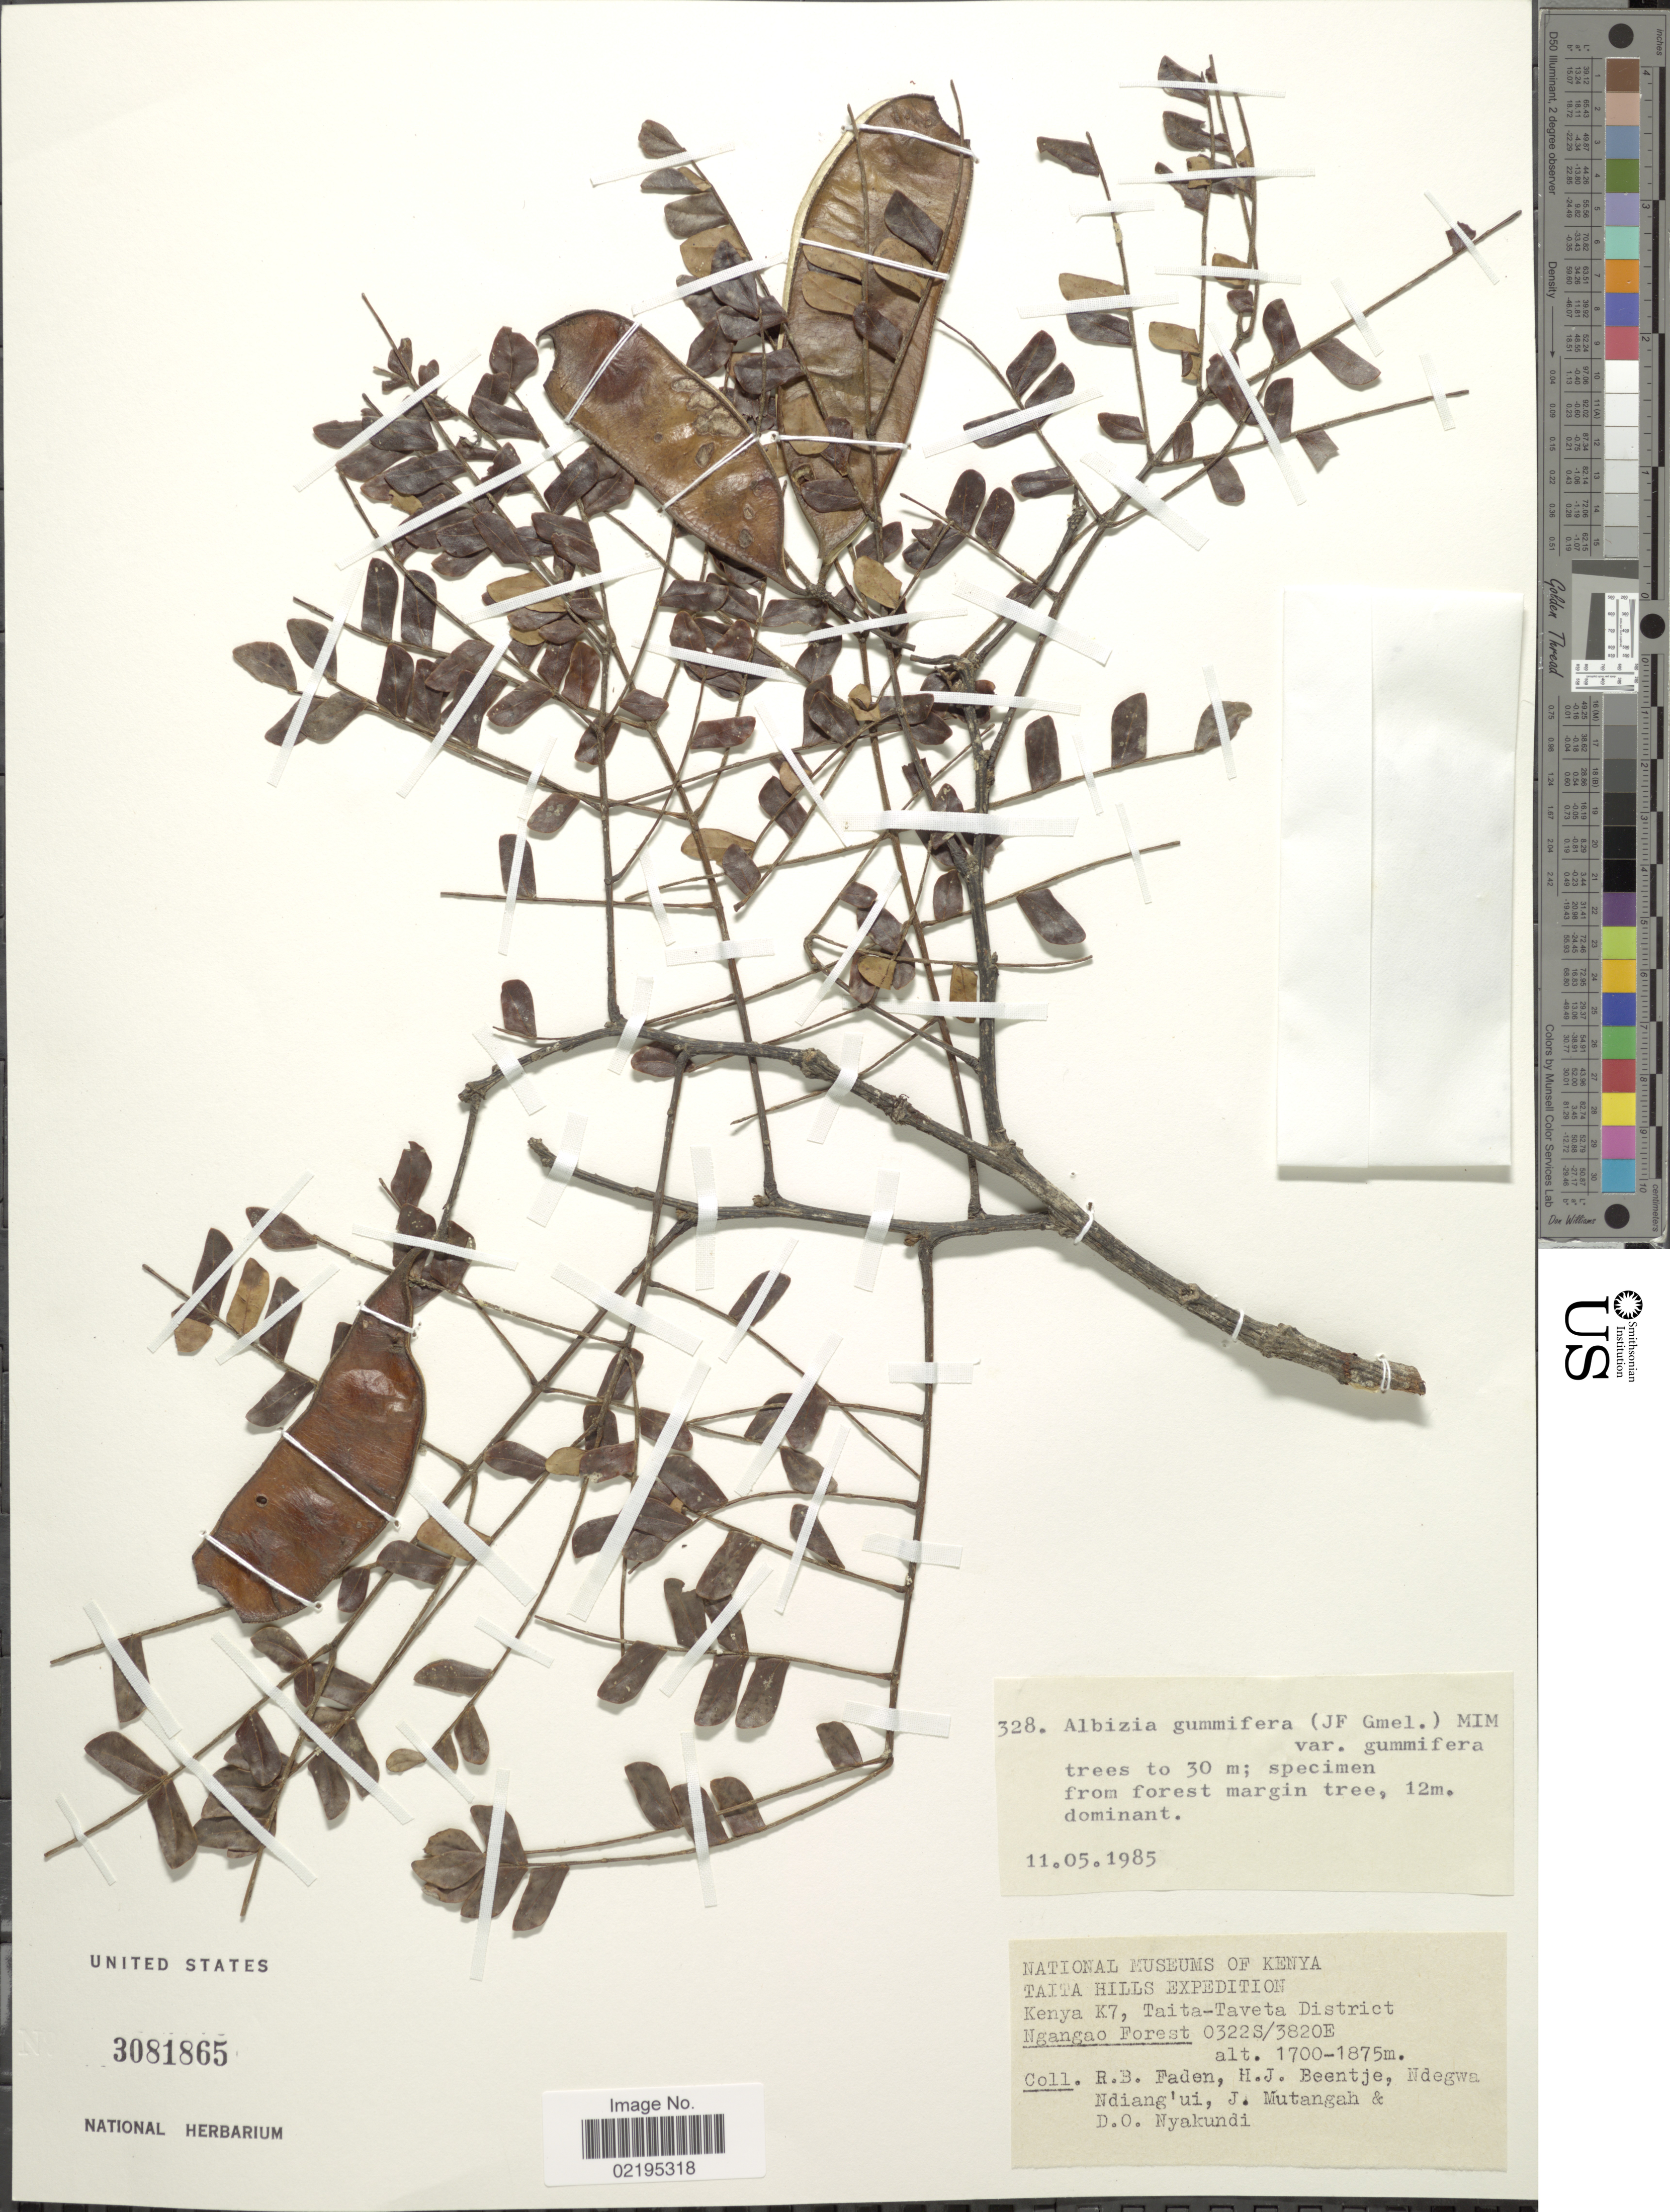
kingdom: Plantae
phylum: Tracheophyta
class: Magnoliopsida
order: Fabales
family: Fabaceae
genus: Albizia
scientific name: Albizia gummifera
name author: (J.F. Gmel.) C.A. Sm.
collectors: R. B. Faden, H. J. Beentje, Ndegwa Ndiang'ui, J. Mutangah & D. Nyakundi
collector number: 328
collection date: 1985-05-11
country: Kenya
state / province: Taita Taveta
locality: Taita Hills, Kenya K7, Taita-Taveta District, Ngangao Forest 0322S/3820E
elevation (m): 1700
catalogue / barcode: US 3081865